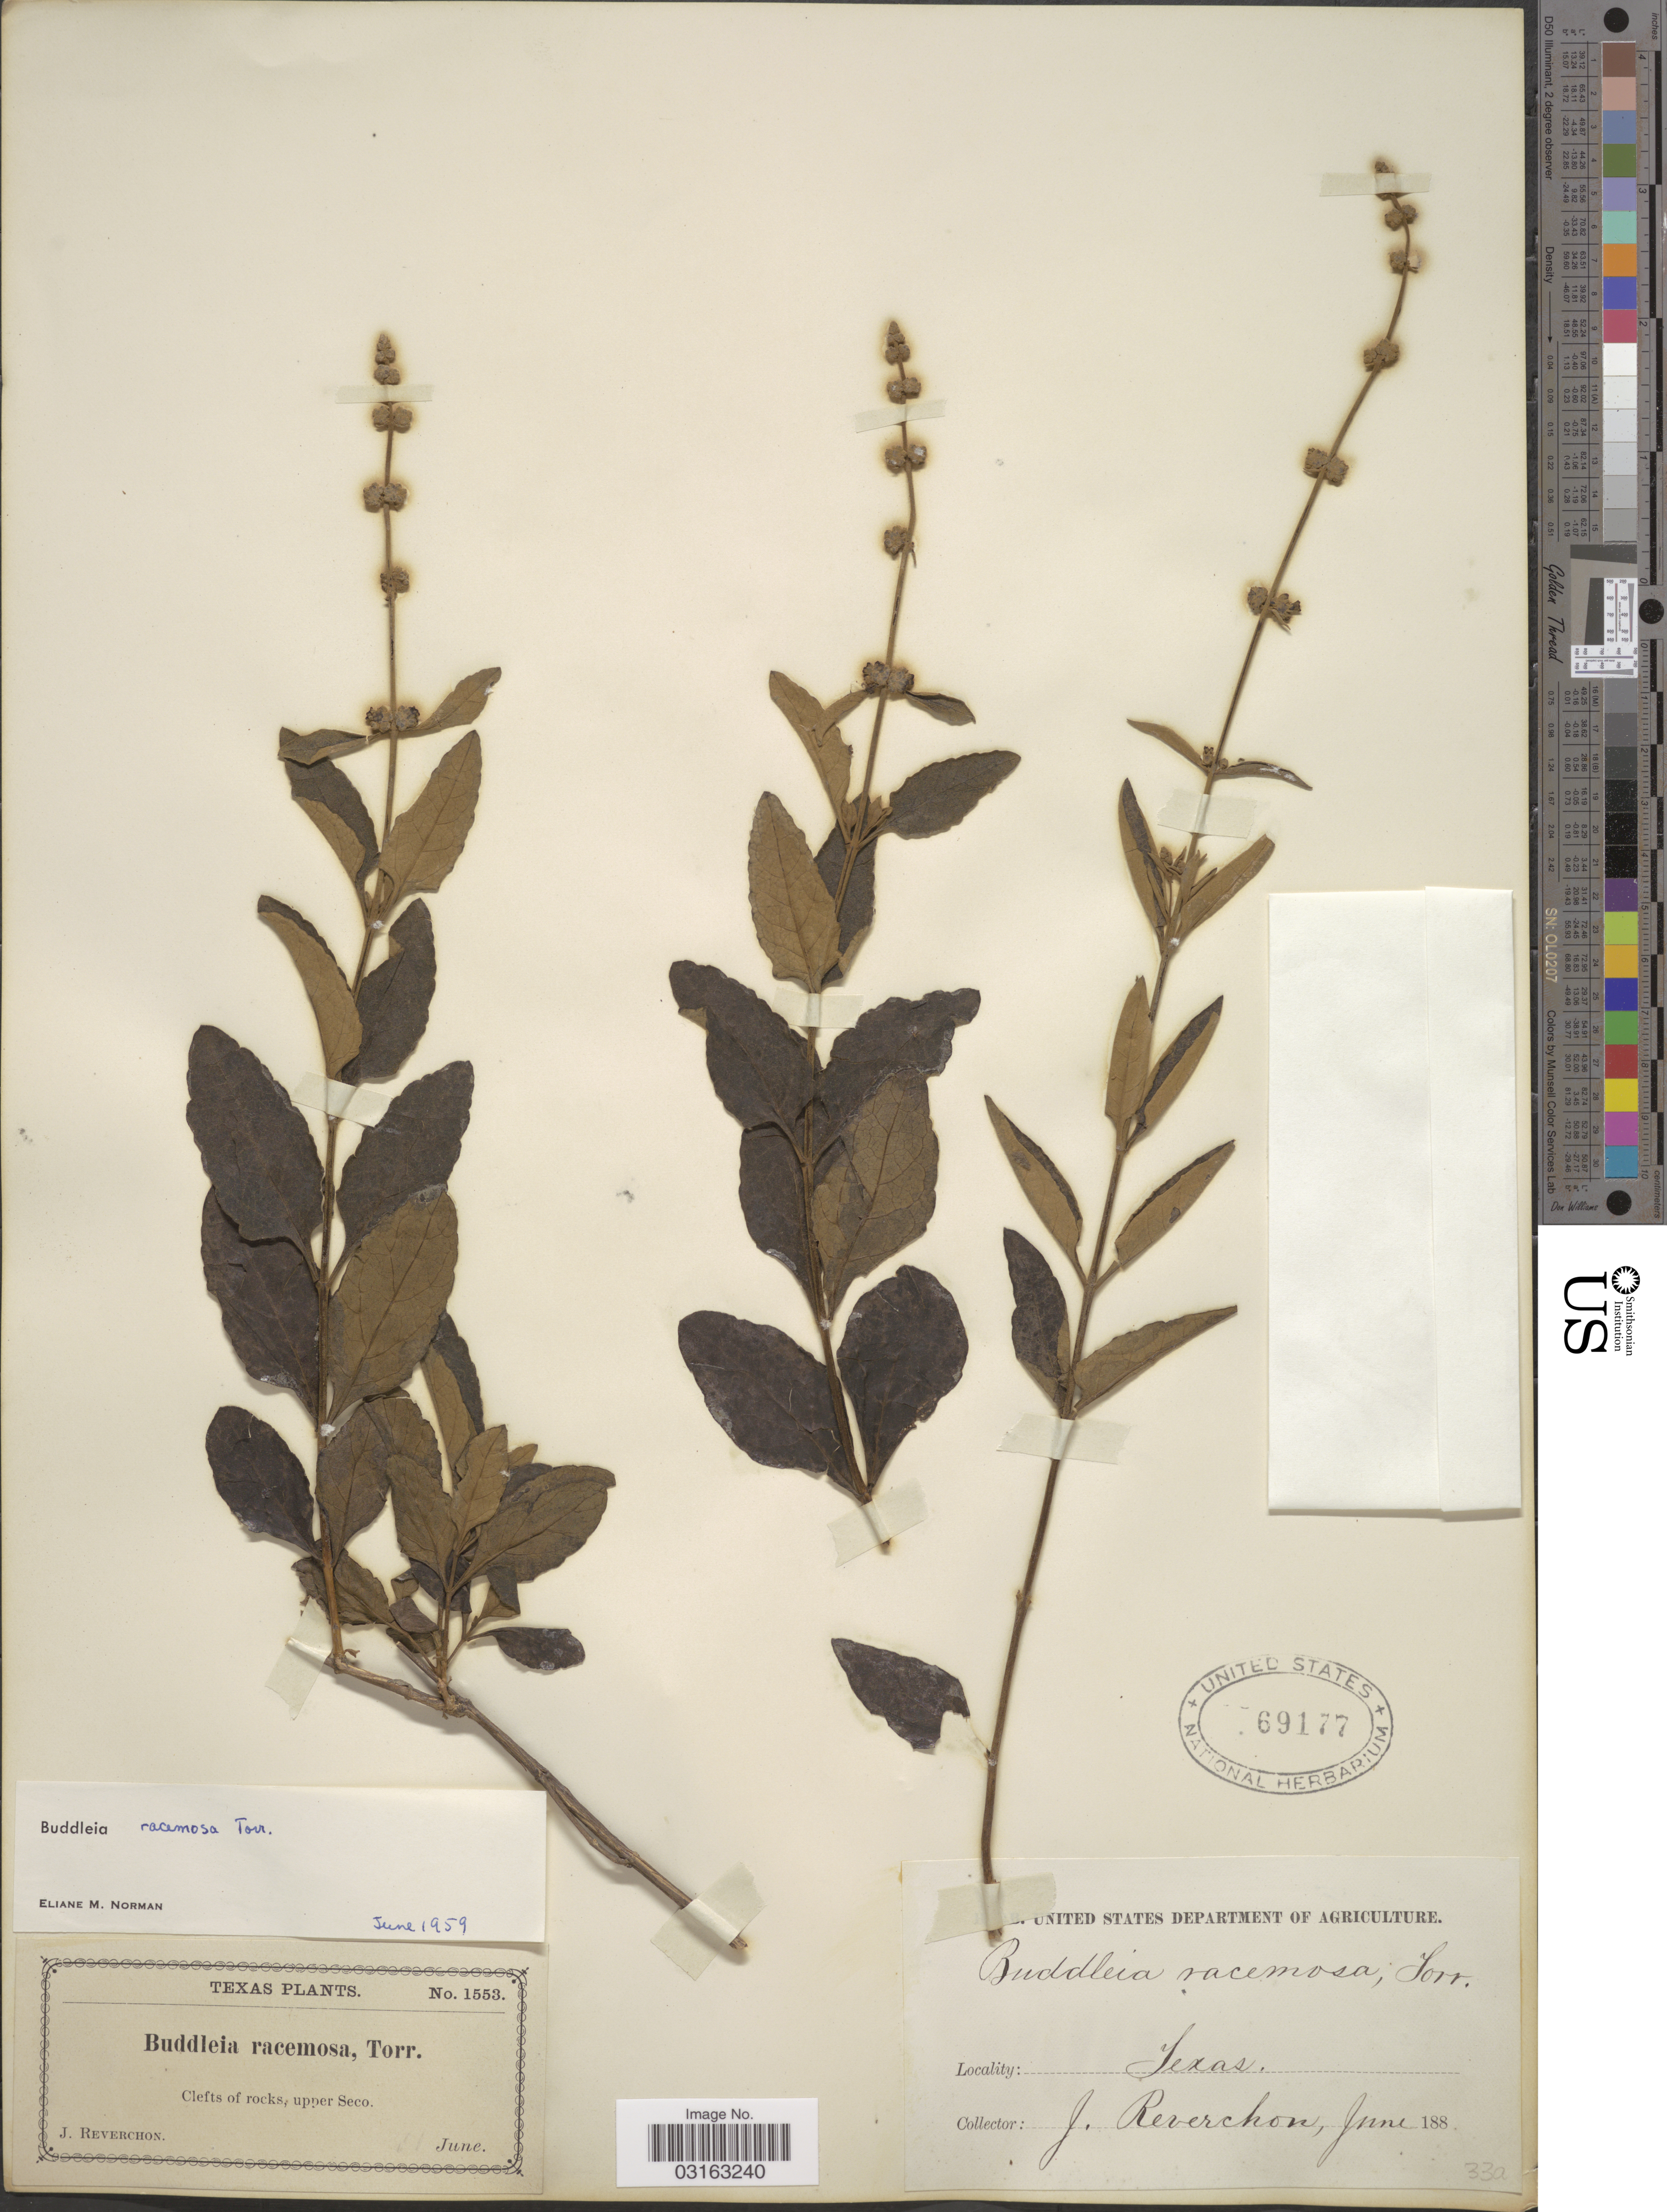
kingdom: Plantae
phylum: Tracheophyta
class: Magnoliopsida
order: Lamiales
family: Scrophulariaceae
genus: Buddleja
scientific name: Buddleja racemosa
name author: Torr.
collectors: J. Reverchon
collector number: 1553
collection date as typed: June 188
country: United States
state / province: Texas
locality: Clefts of rocks, upper Seco.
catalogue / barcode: US 69177